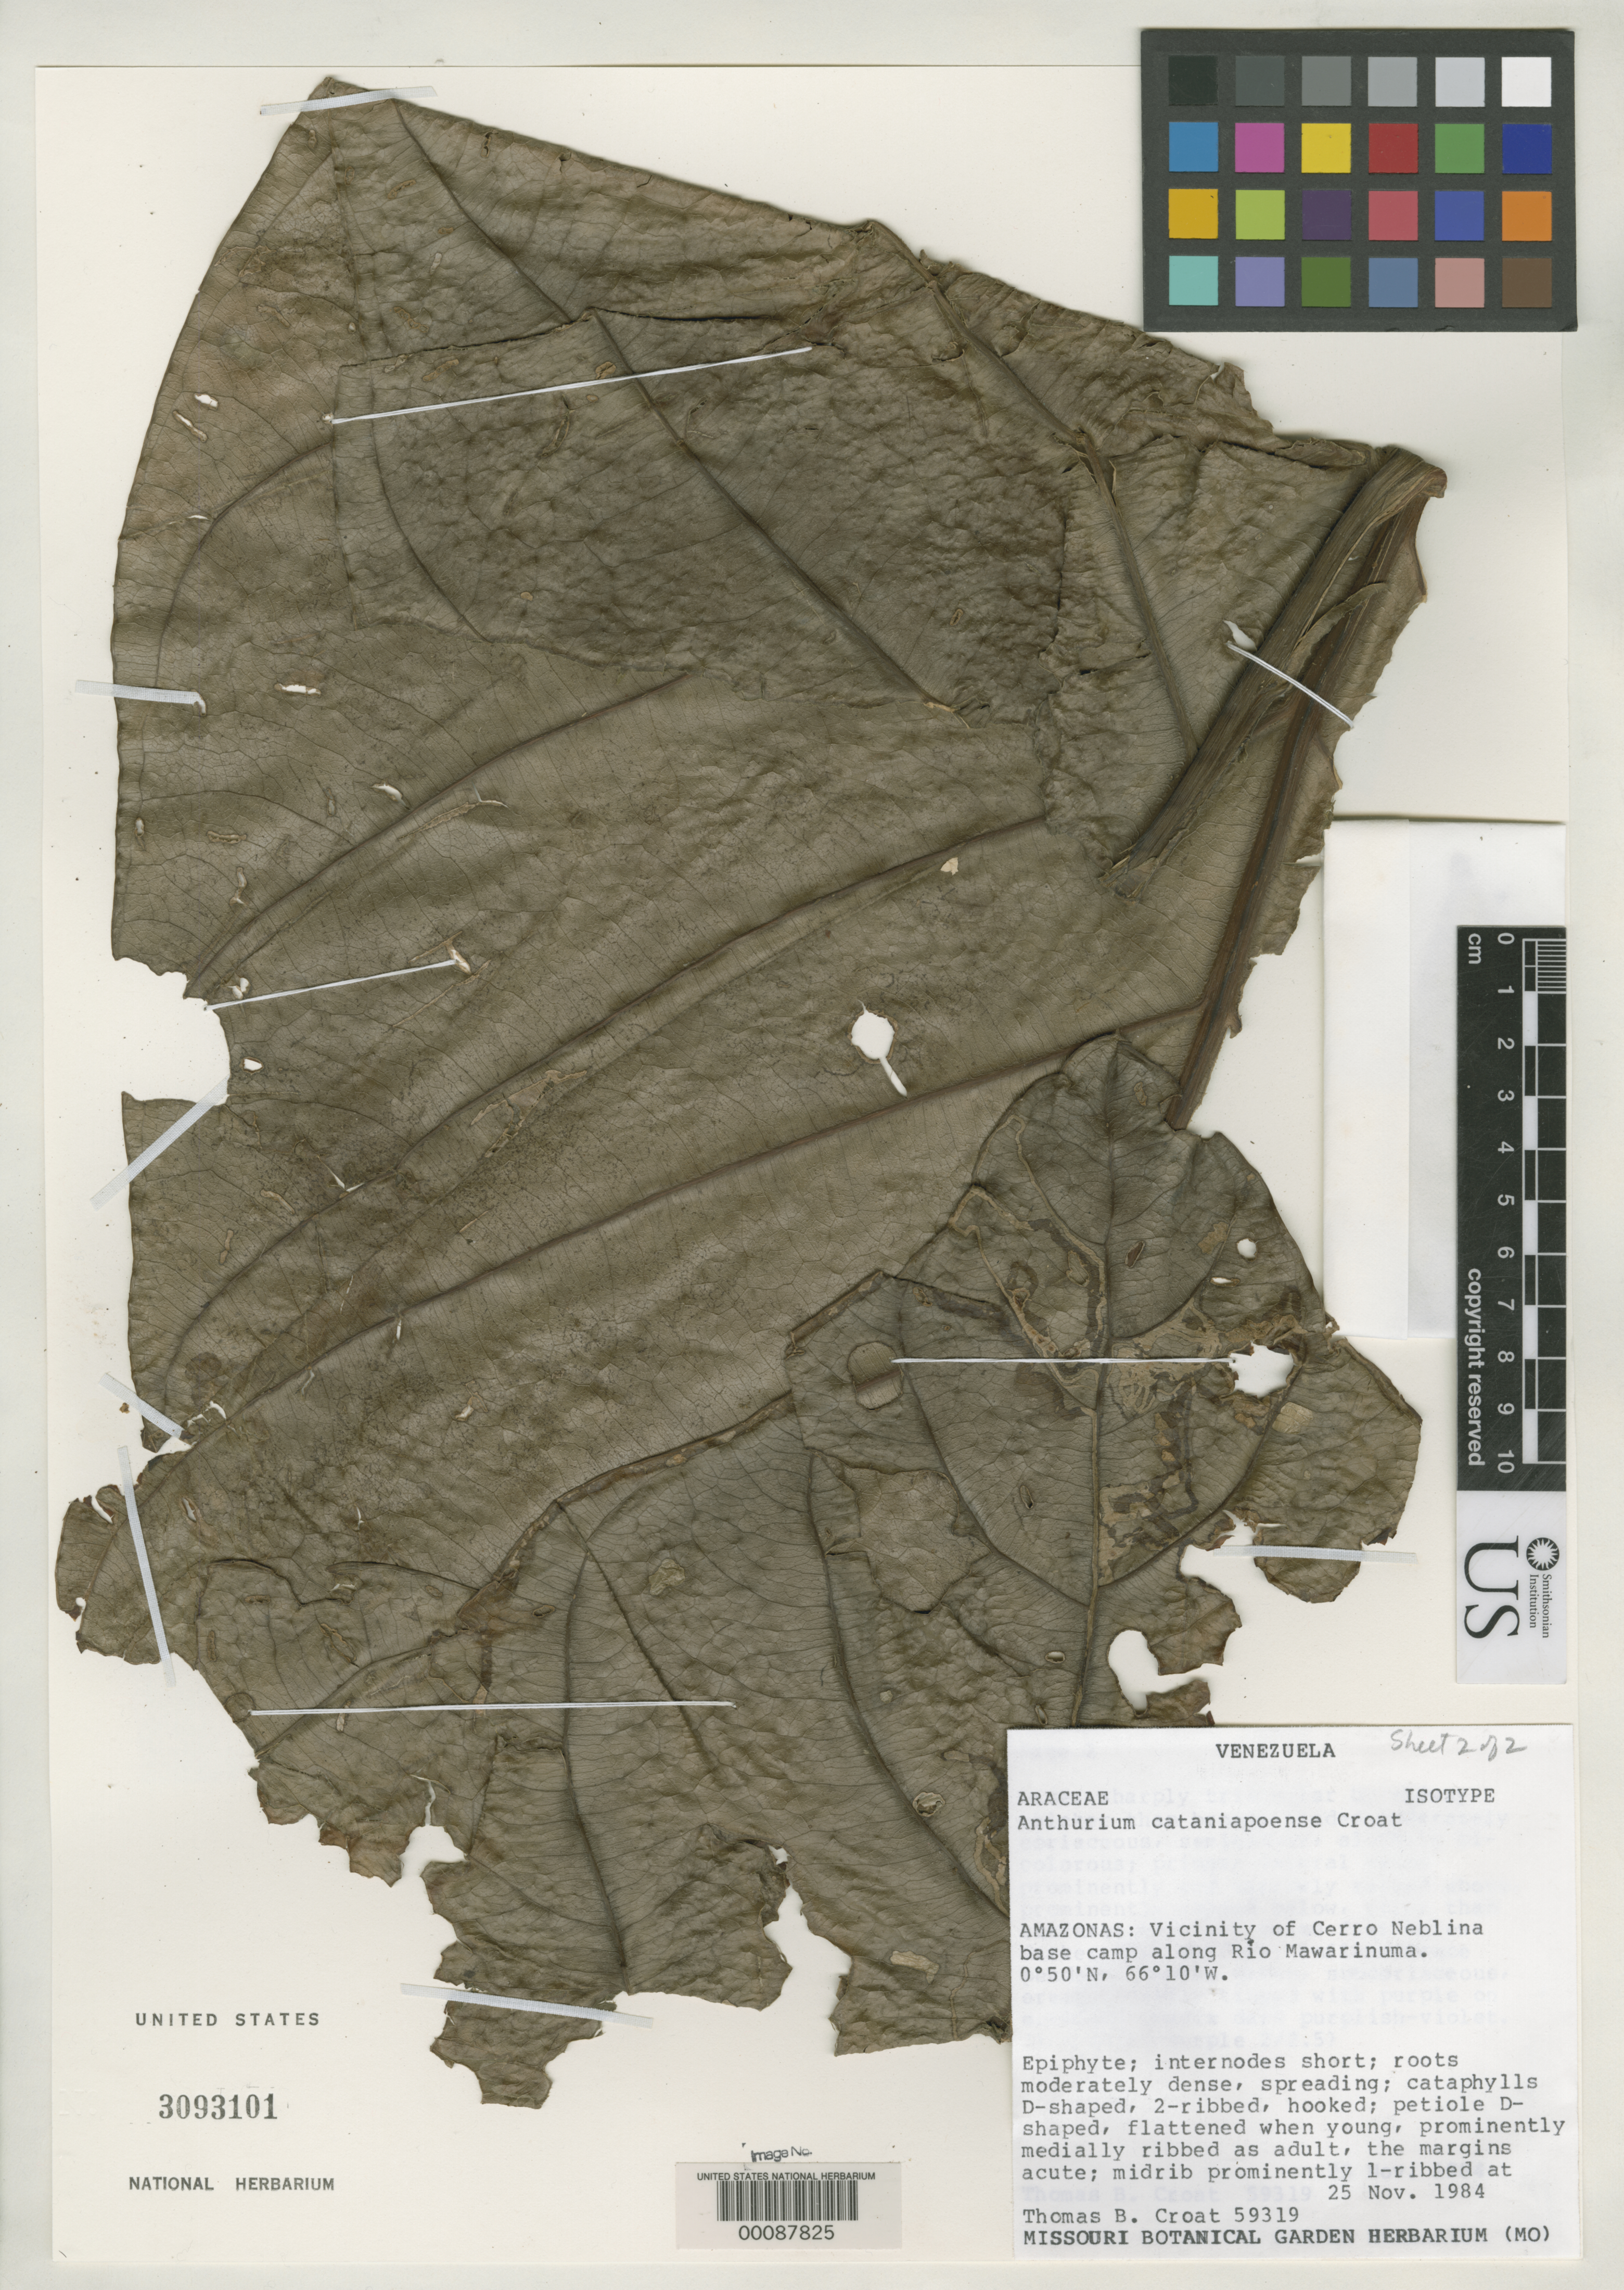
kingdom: Plantae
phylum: Tracheophyta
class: Liliopsida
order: Alismatales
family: Araceae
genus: Anthurium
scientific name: Anthurium cataniapoense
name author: Croat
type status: Isotype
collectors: T. B. Croat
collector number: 59319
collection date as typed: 25 Nov 1984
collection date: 1984-11-25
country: Venezuela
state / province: Amazonas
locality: Vicinity of Cerro Neblina base camp along Rio Mawarinuma.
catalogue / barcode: US 3093101